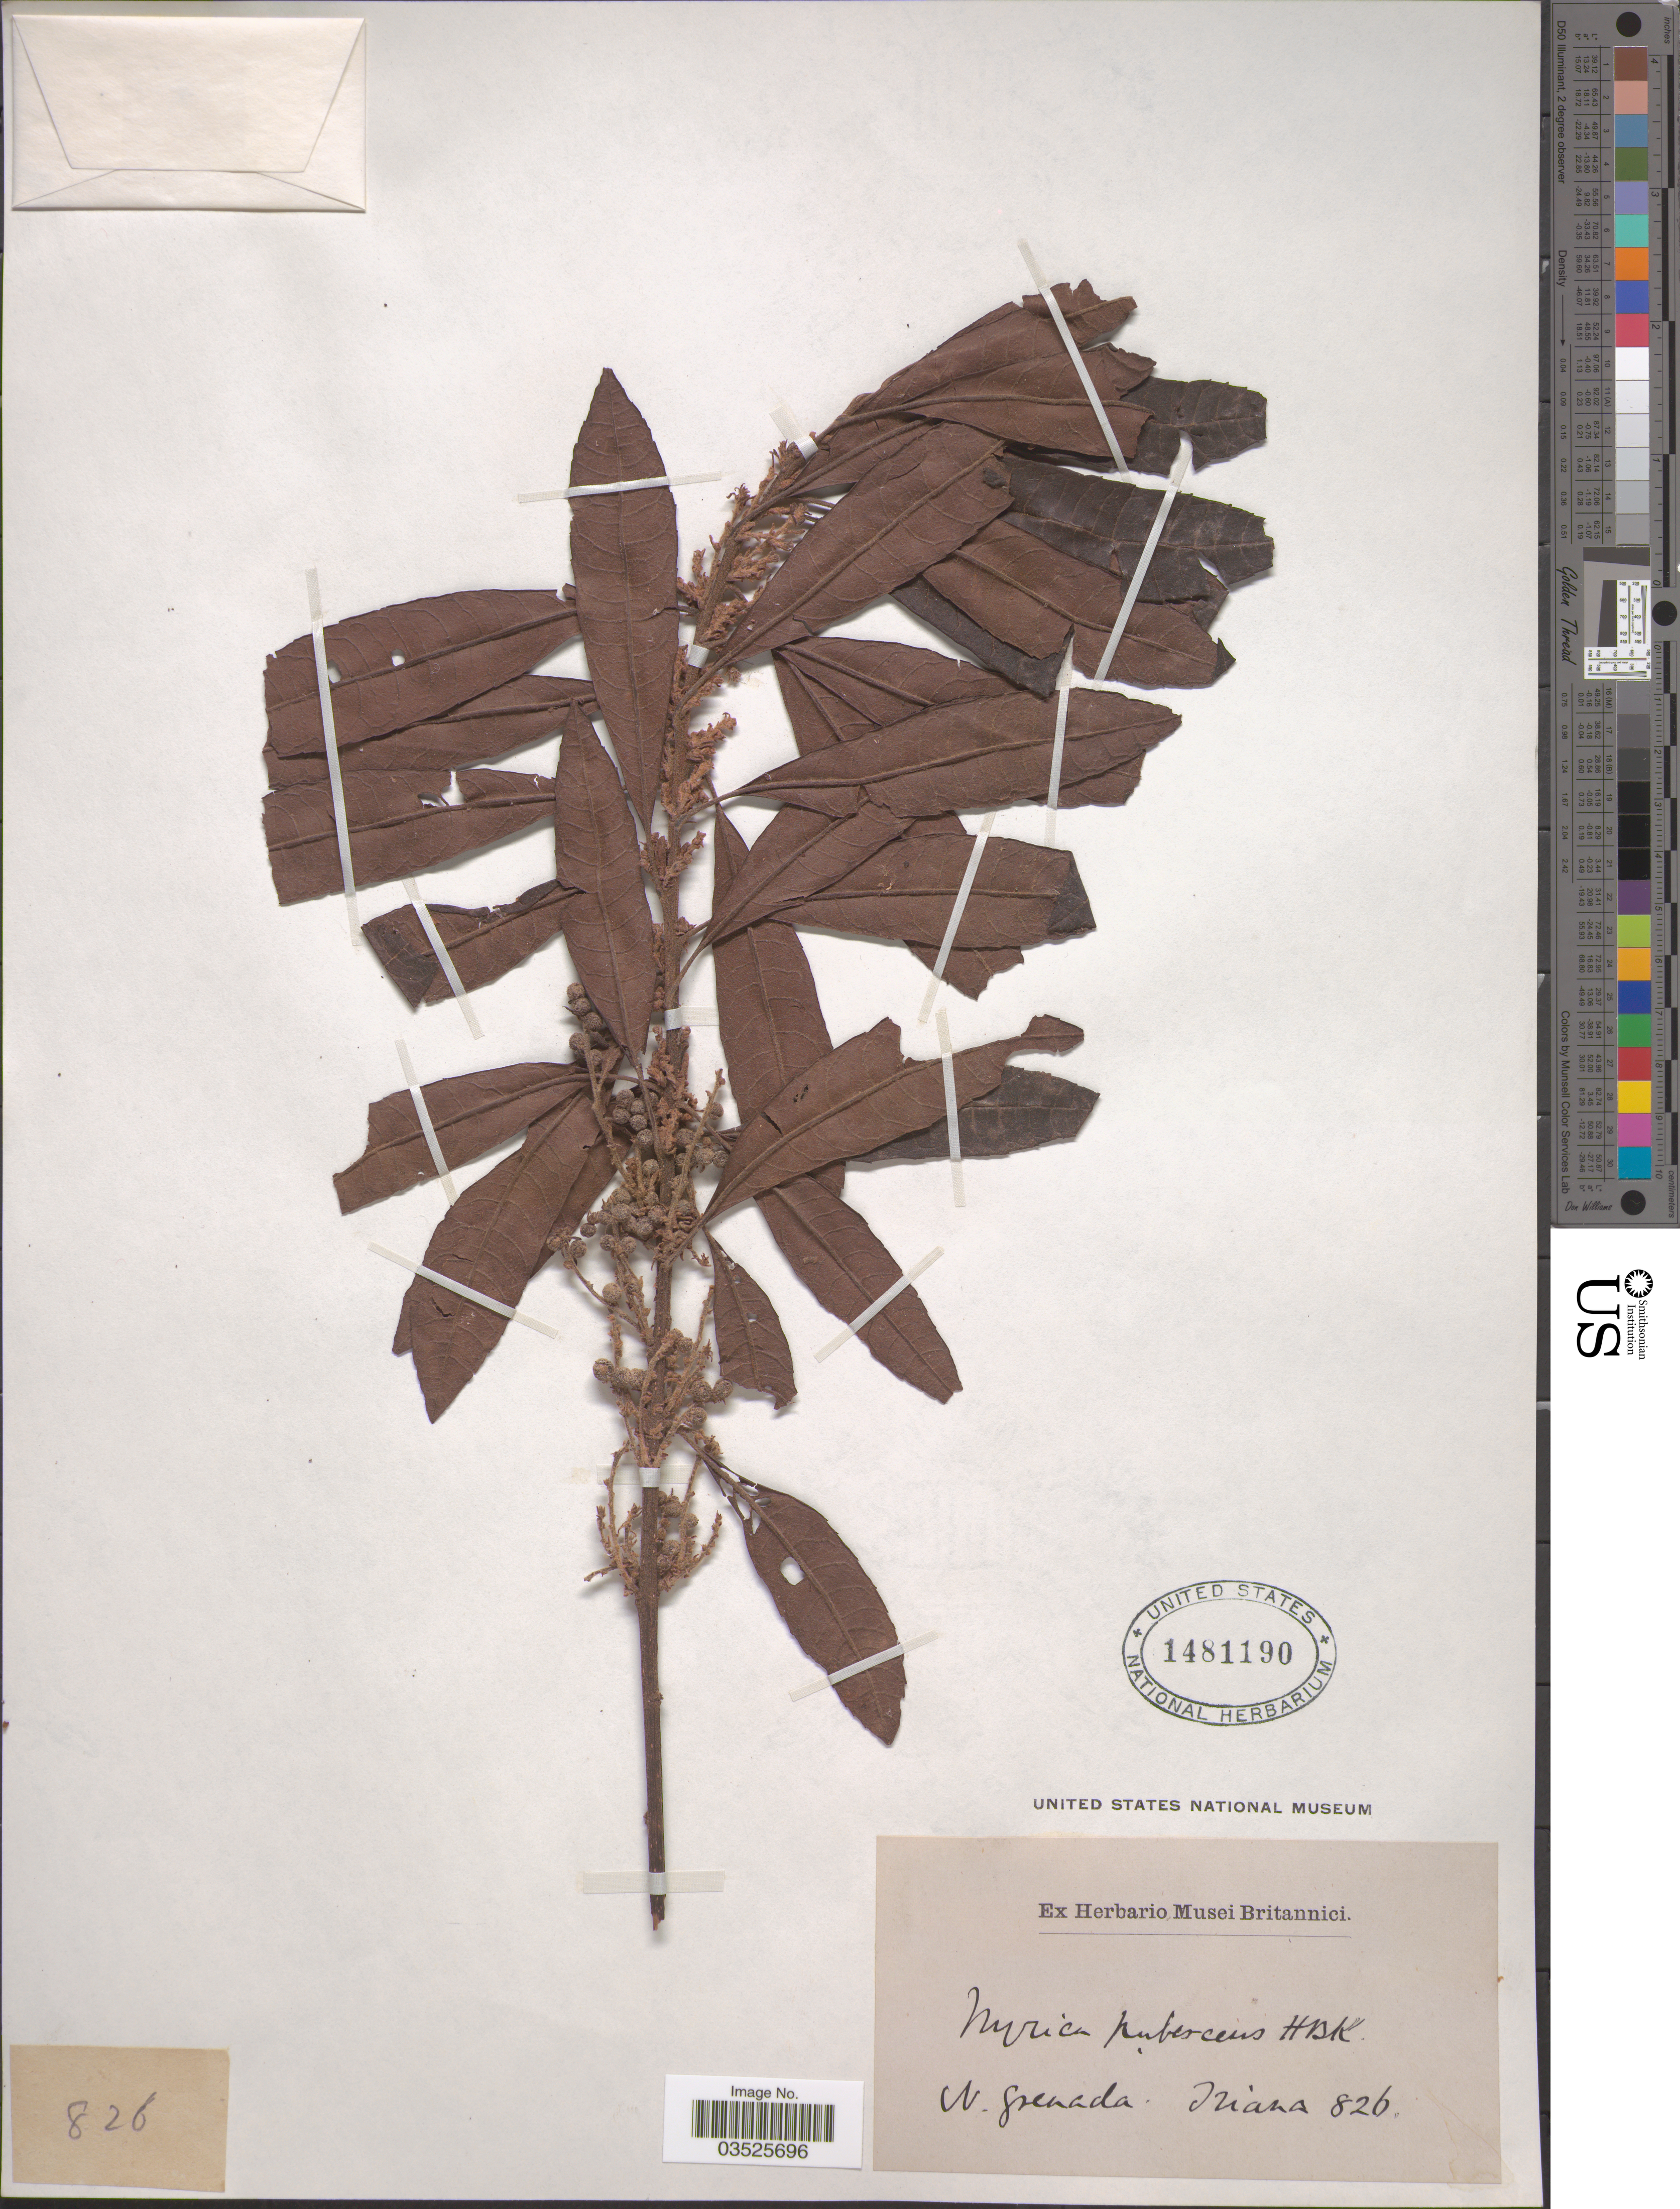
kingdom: Plantae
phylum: Tracheophyta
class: Magnoliopsida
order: Fagales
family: Myricaceae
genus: Morella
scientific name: Morella pubescens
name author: (Humb. & Bonpl. ex Willd.) Wilbur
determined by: Strong, M. T., (US), Smithsonian Institution - National Museum of Natural History (UNITED STATES)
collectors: Triana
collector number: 826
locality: N. Grenada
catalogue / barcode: US 1481190